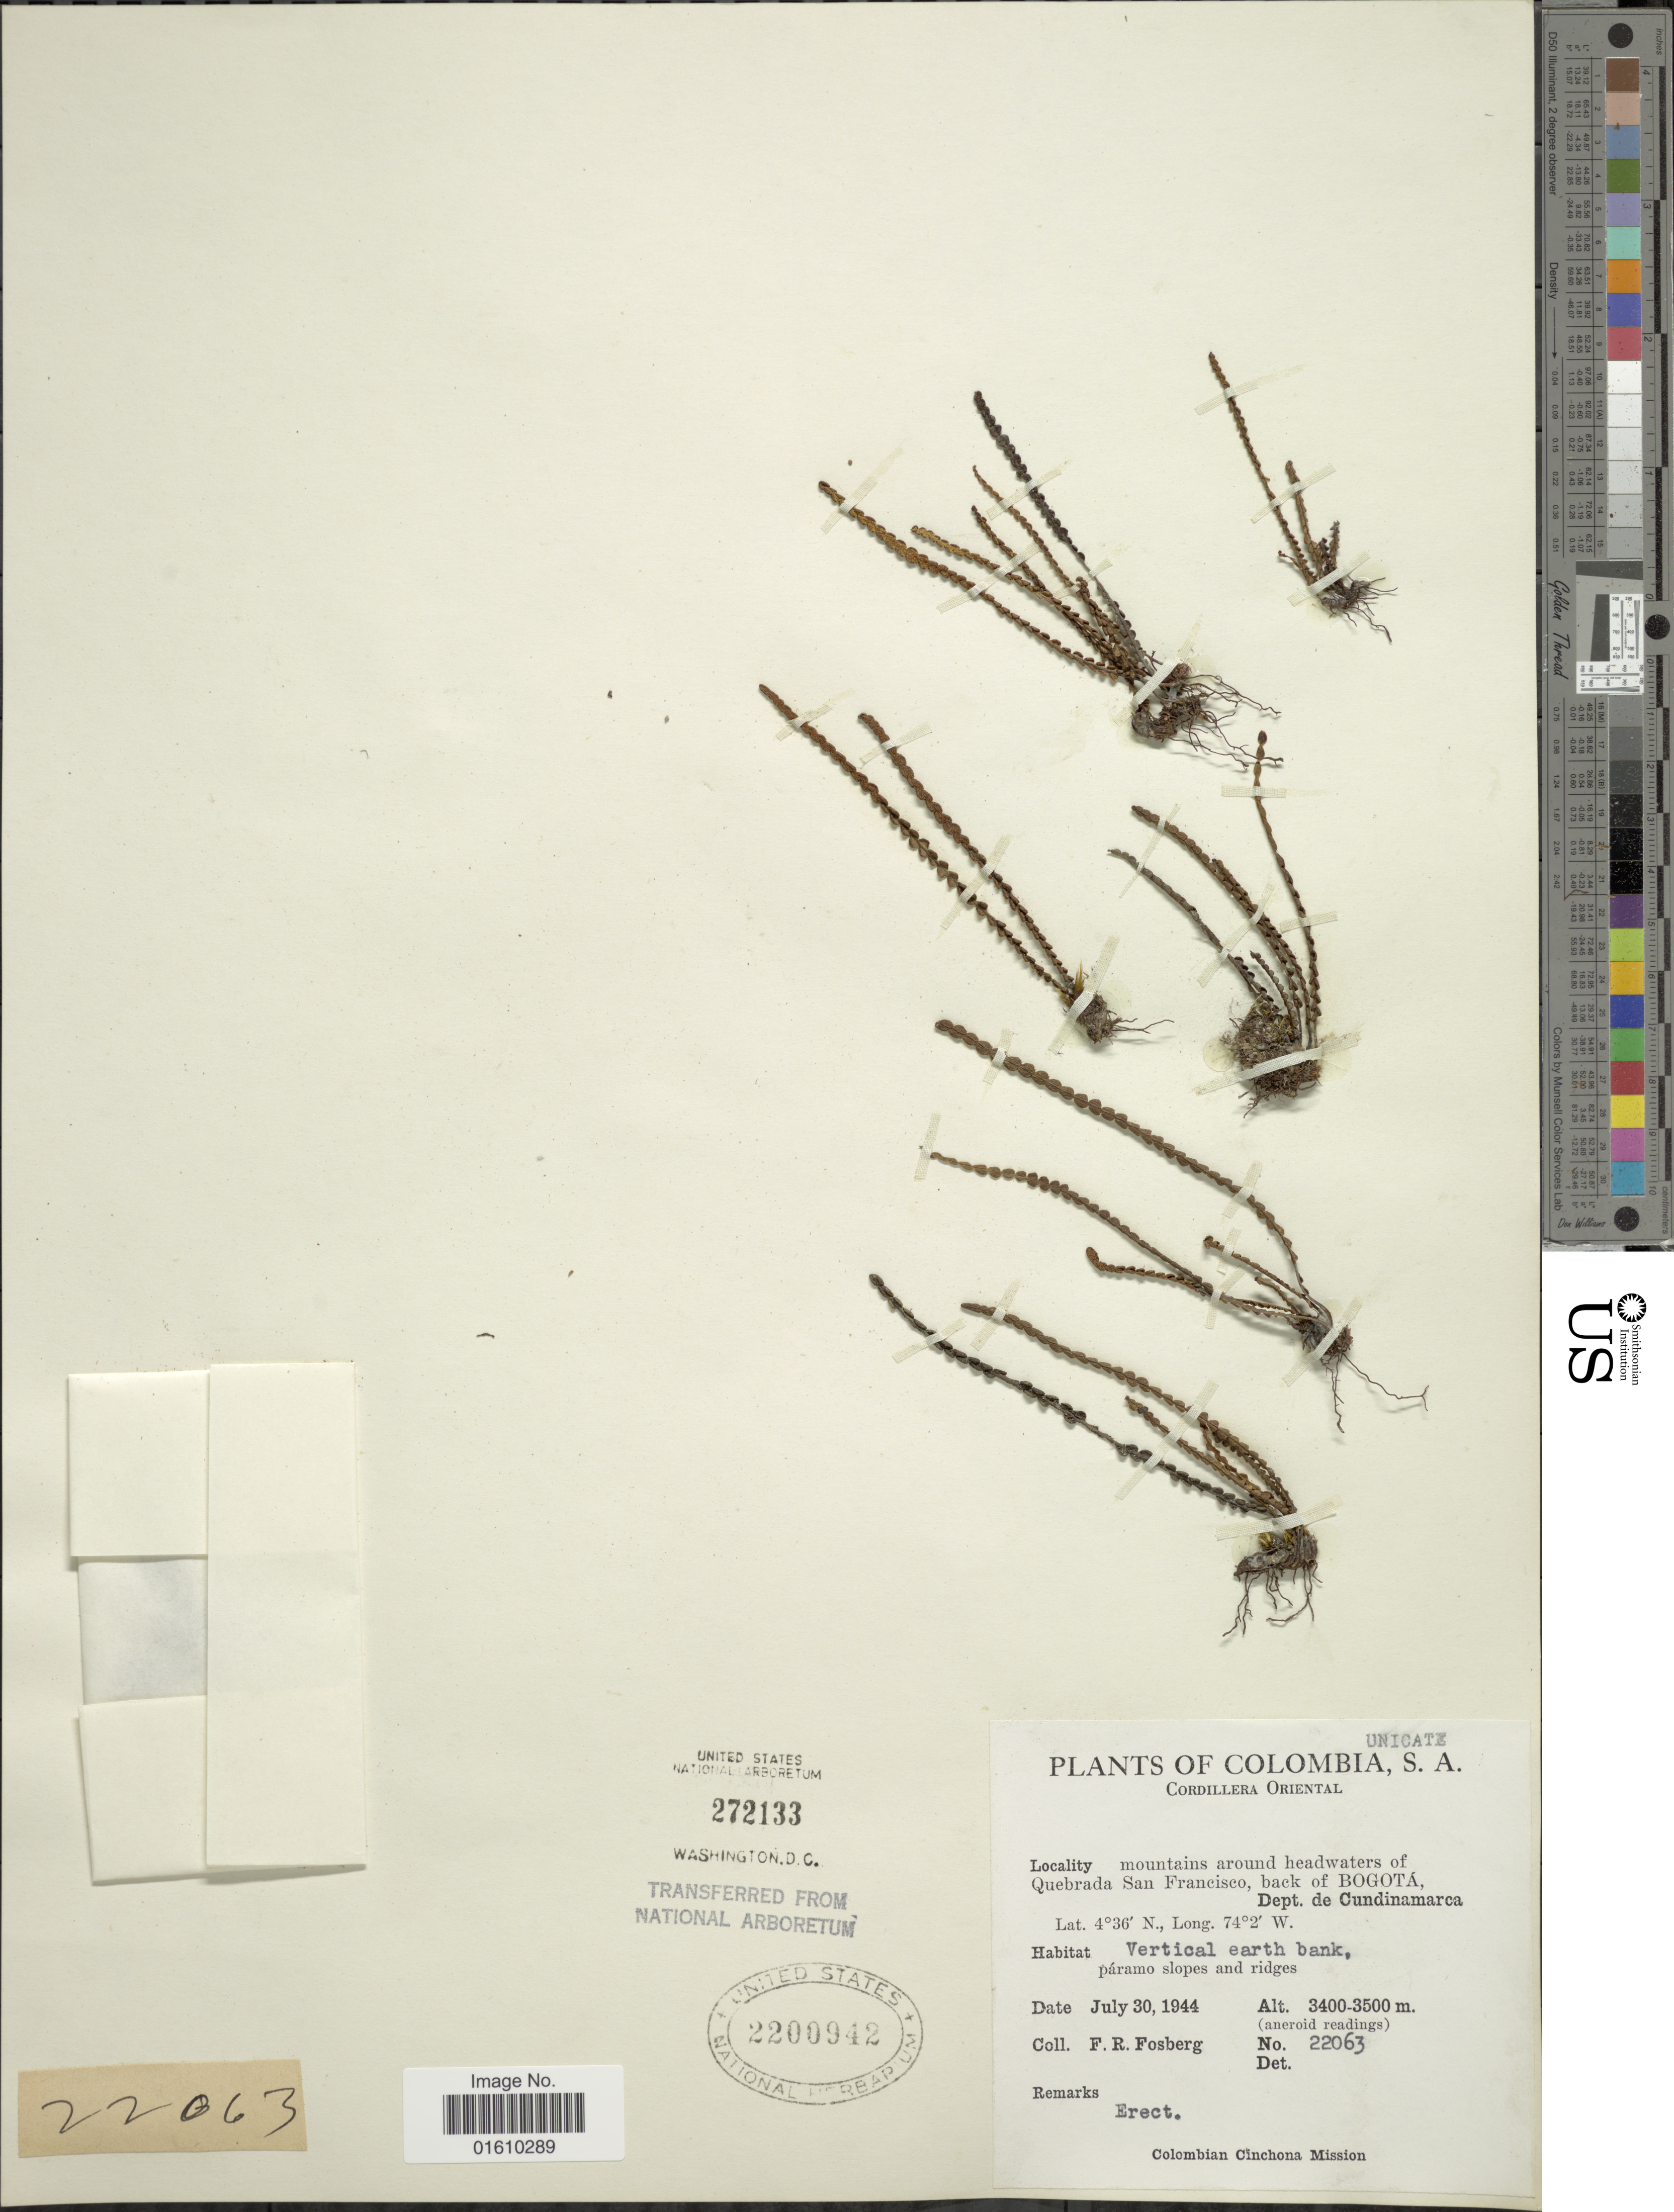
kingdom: Plantae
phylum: Tracheophyta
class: Polypodiopsida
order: Polypodiales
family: Polypodiaceae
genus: Melpomene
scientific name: Melpomene sp.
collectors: F. R. Fosberg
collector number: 22063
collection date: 1944-07-30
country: Colombia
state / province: Cundinamarca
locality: Cordillera Oriental, mountains around headwaters of Quebrada San Francisco, back of Bogotá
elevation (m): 3400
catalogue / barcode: US 2200942